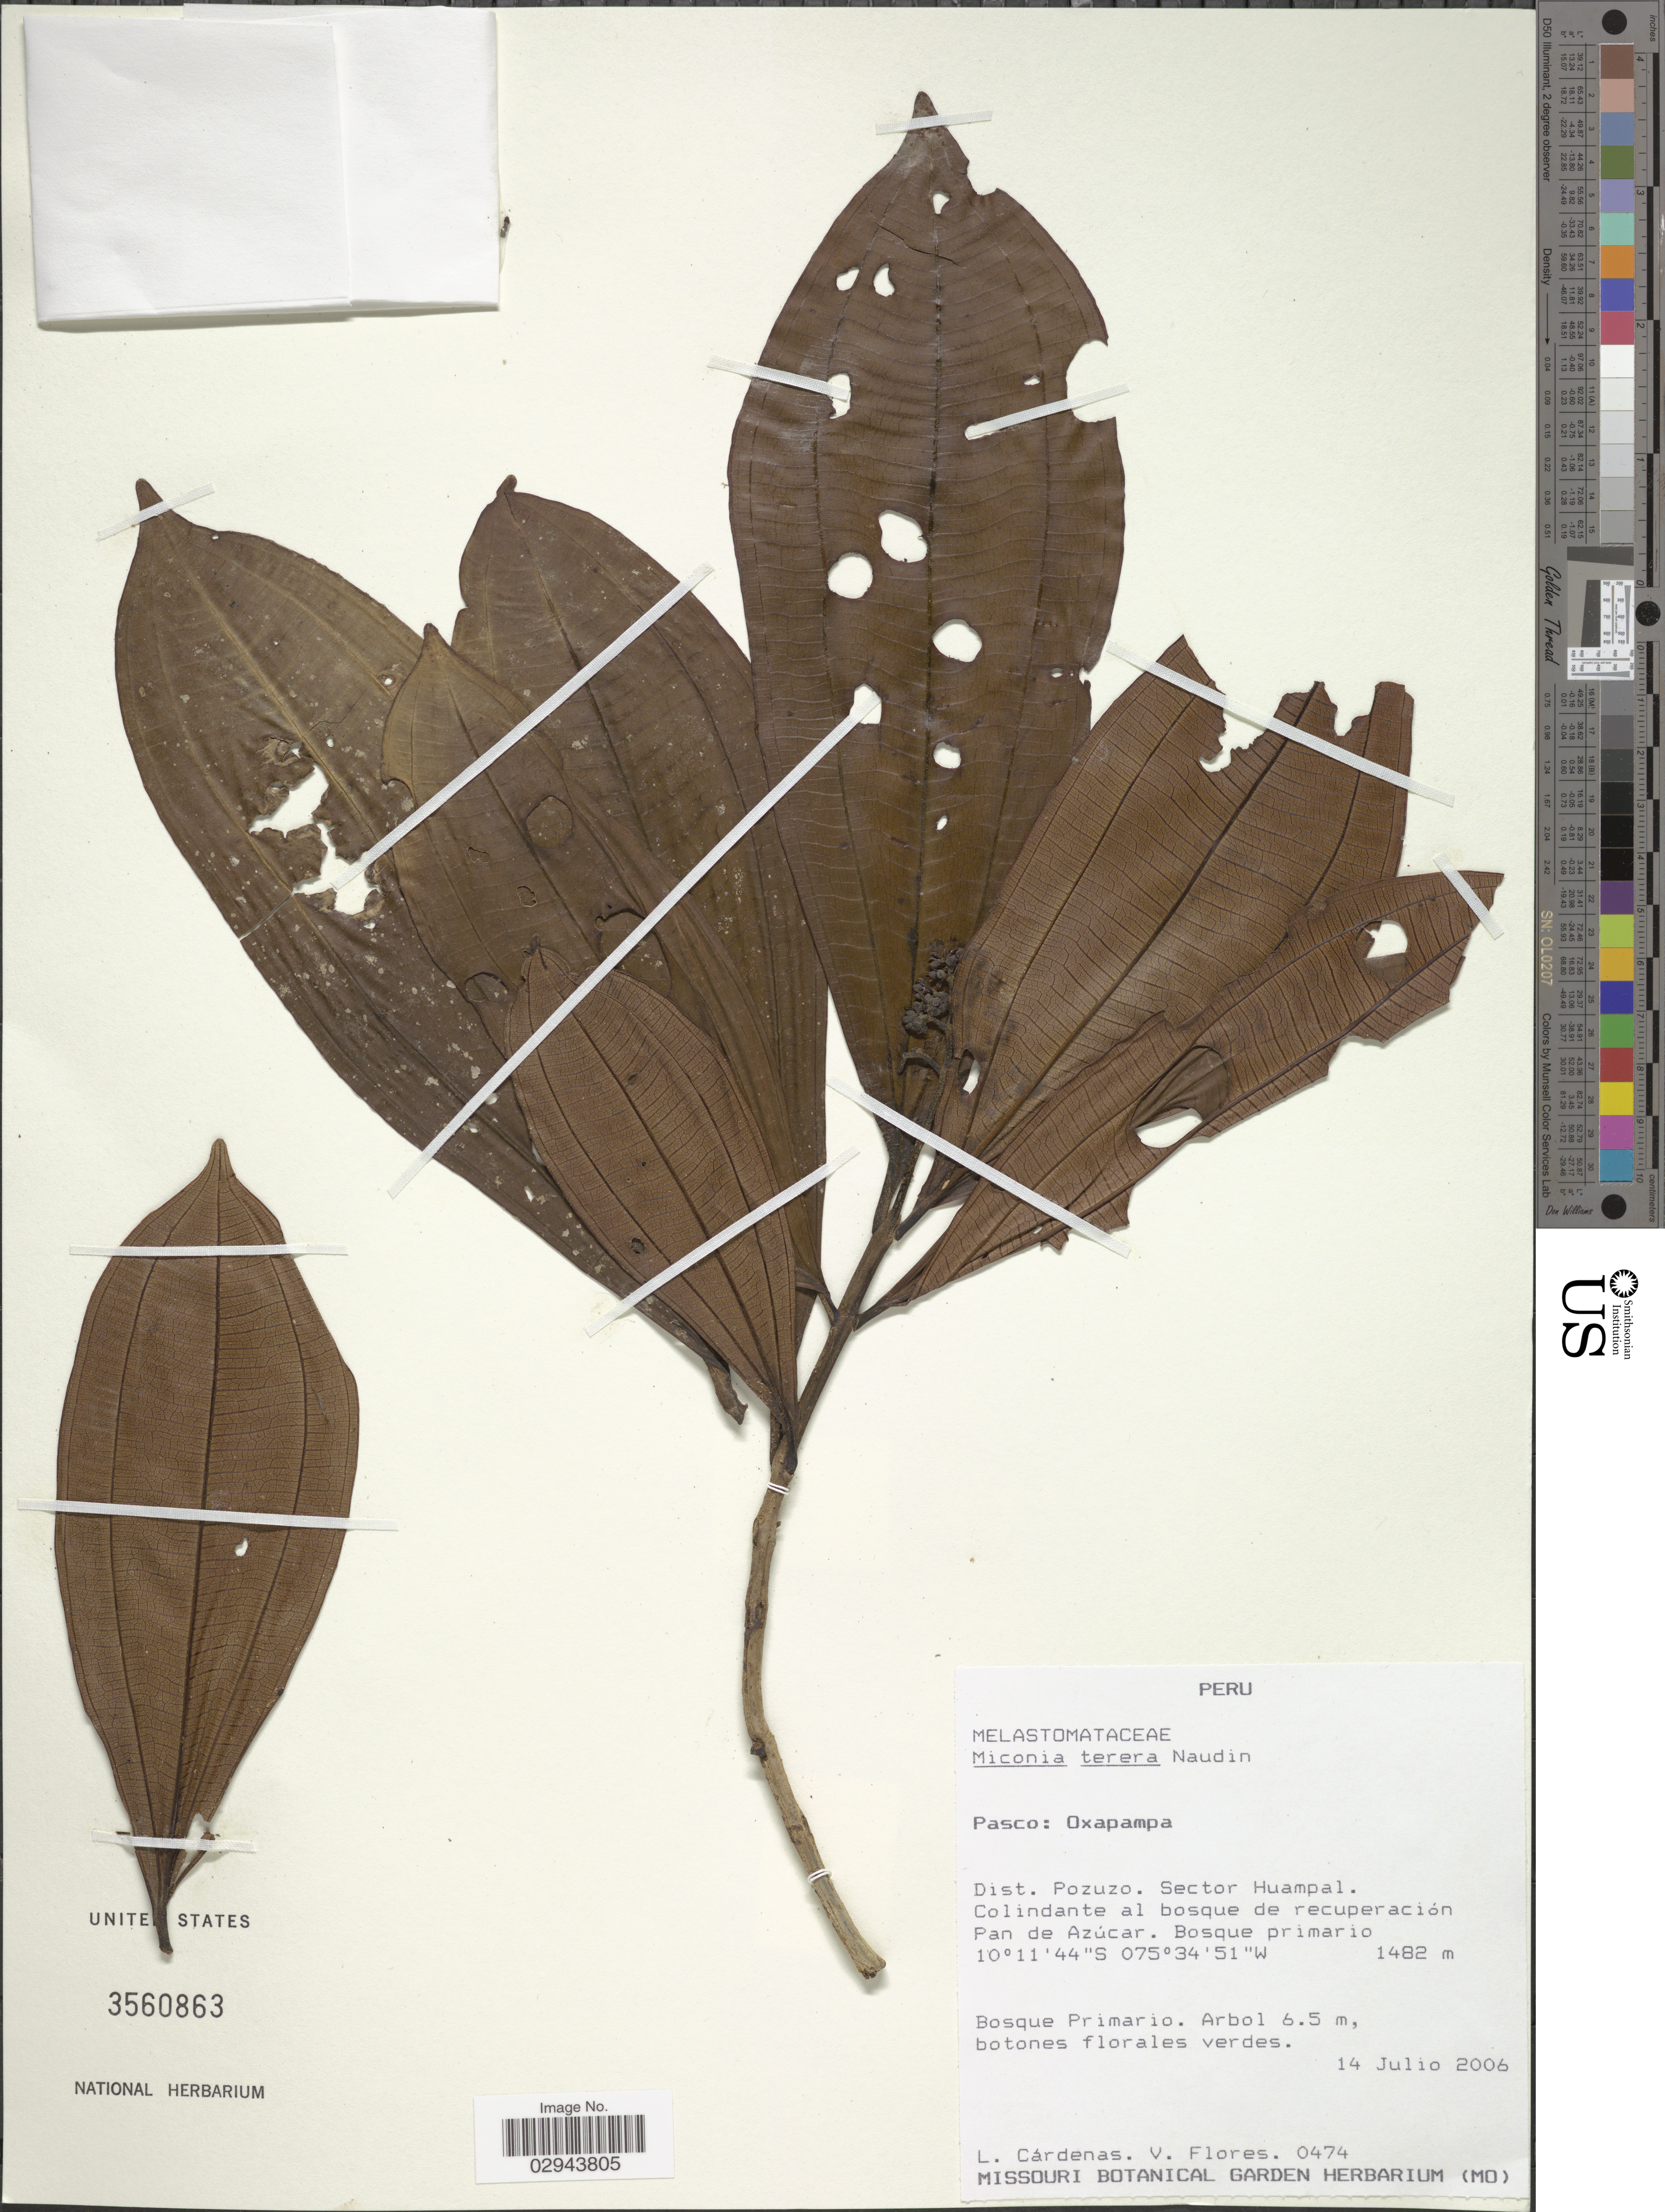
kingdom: Plantae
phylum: Tracheophyta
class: Magnoliopsida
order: Myrtales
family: Melastomataceae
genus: Miconia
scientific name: Miconia terera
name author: Naudin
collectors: L. Cárdenas & V. Flores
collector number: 0474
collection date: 2006-07-14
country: Peru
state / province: Pasco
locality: Oxapampa. Dist. Pozuzo. Sector Huampal. Colindante al bosque de recuperación Pan de Azúcar.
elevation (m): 1482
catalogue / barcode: US 3560863